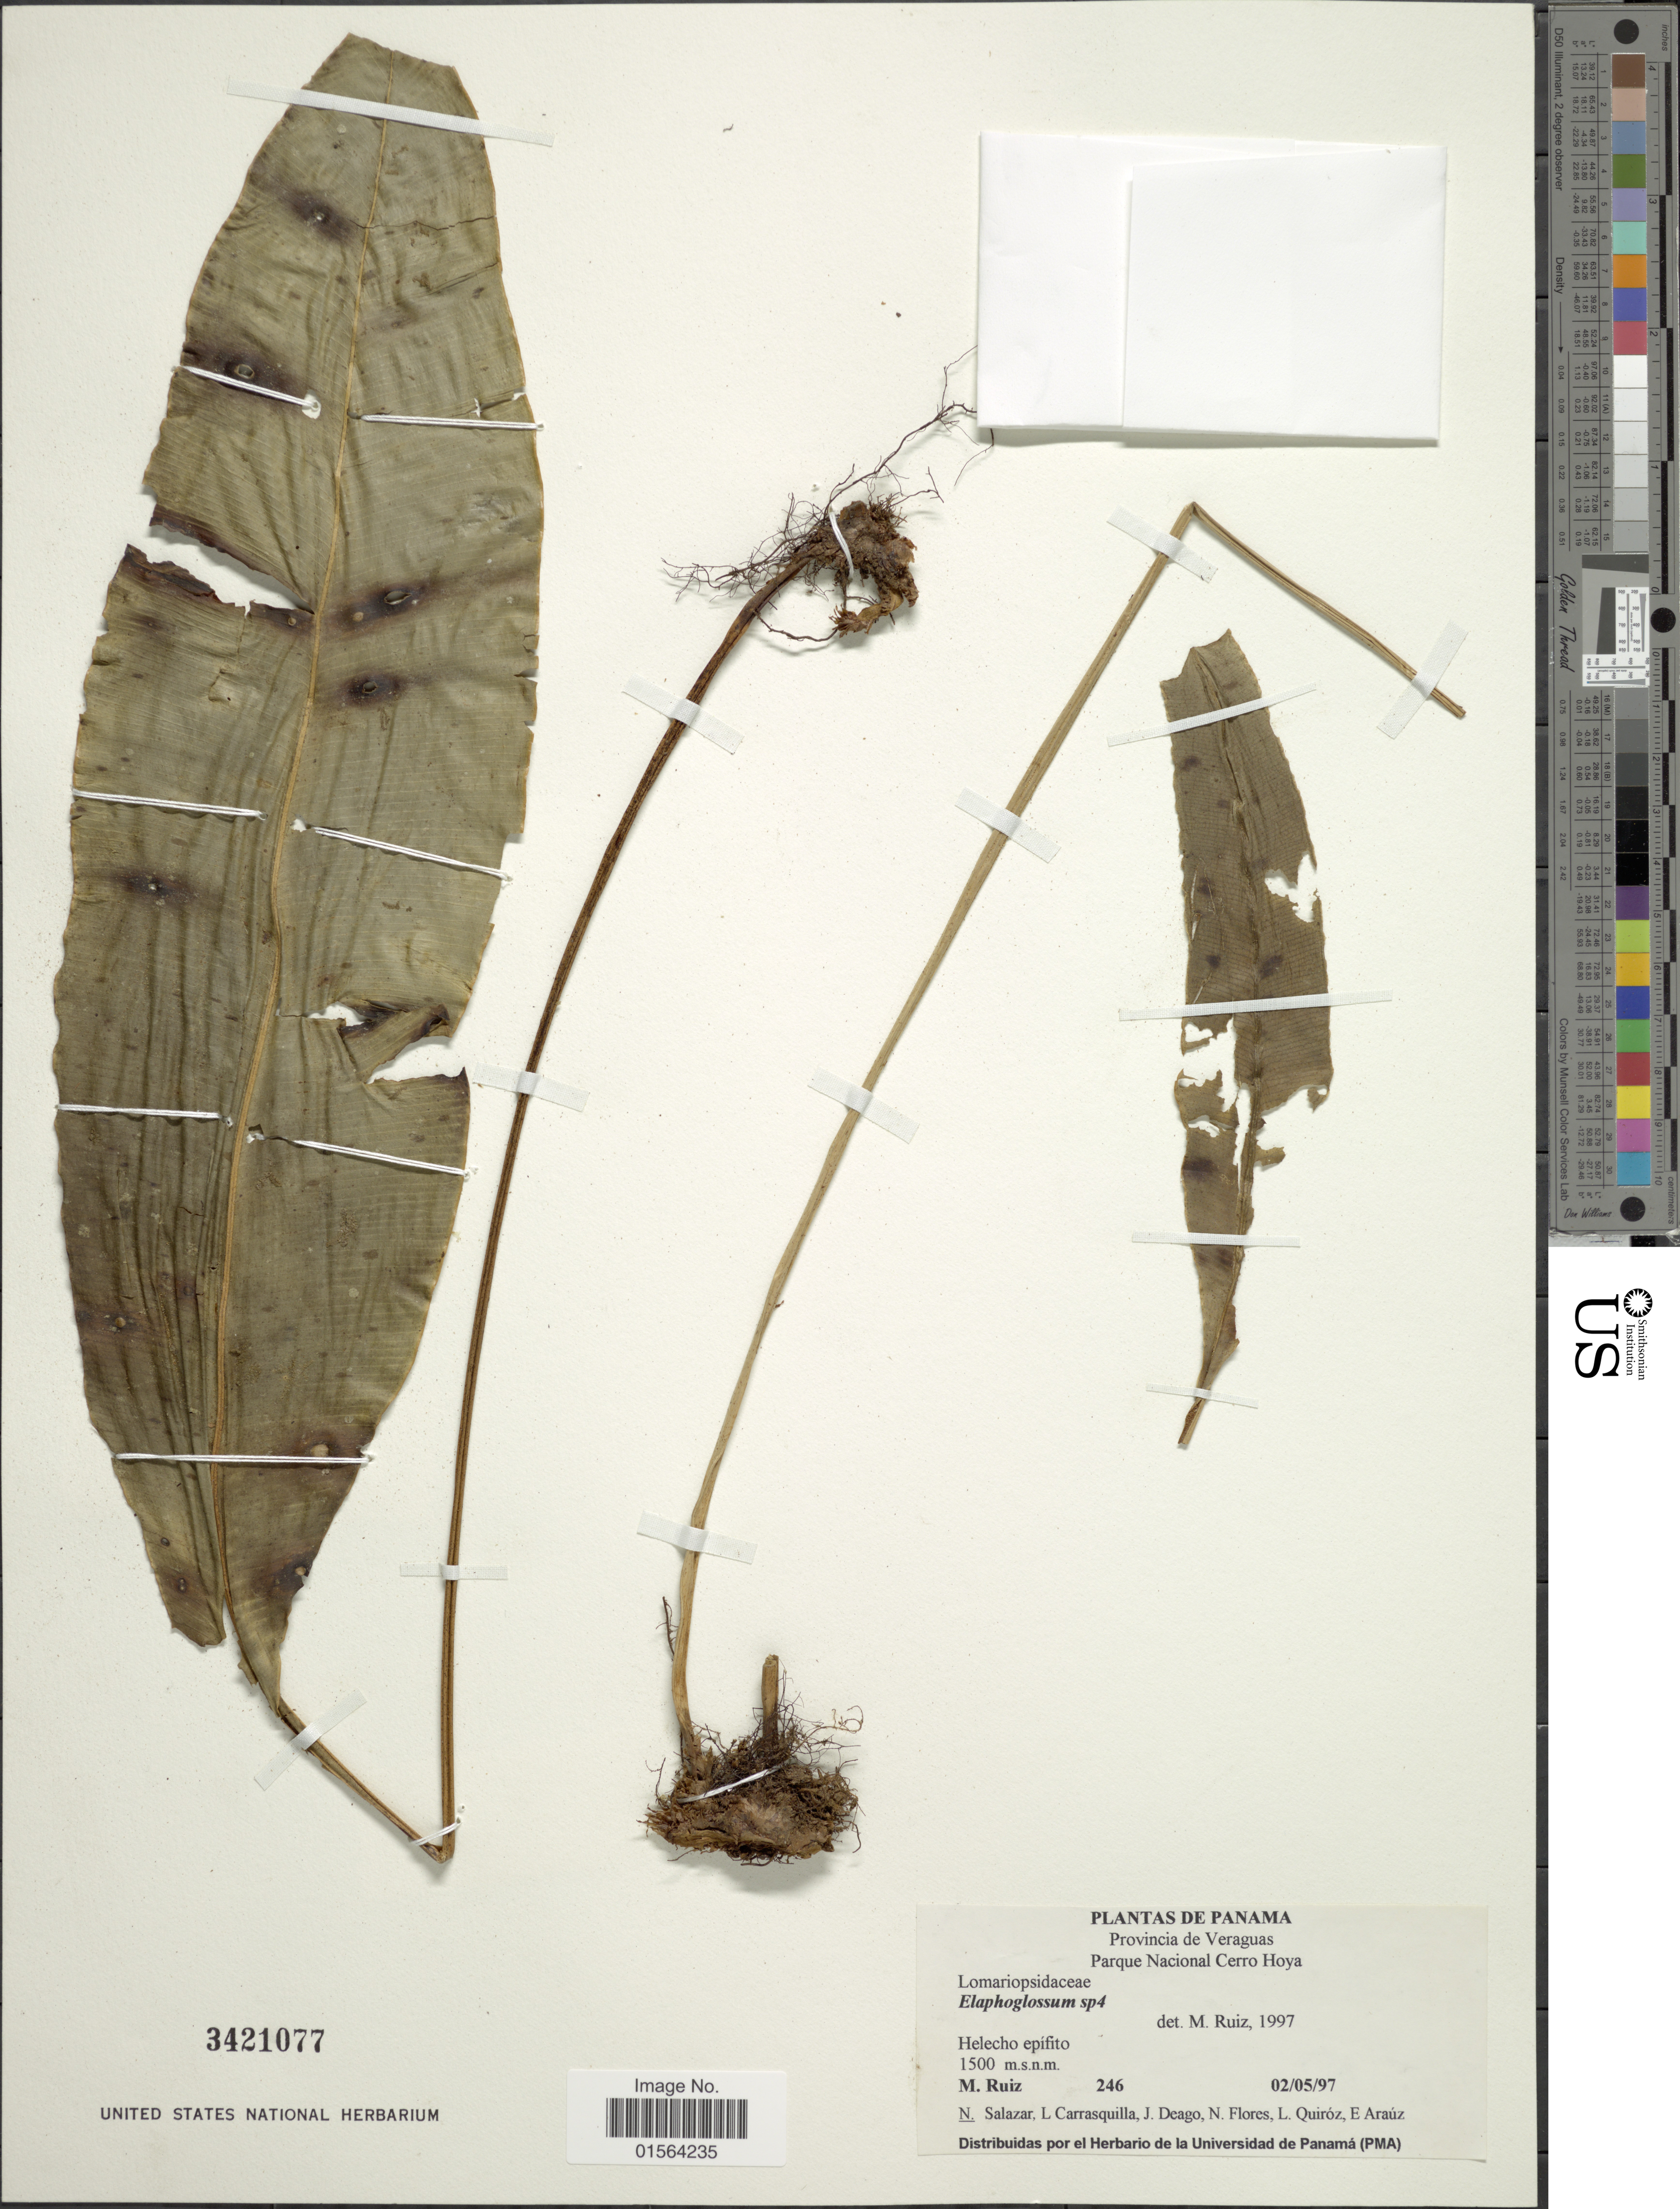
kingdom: Plantae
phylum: Tracheophyta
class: Polypodiopsida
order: Polypodiales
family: Dryopteridaceae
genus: Elaphoglossum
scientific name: Elaphoglossum latifolium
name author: (Sw.) J. Sm.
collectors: M. Ruiz, N. Salazar, L. Carrasquilla, J. Deago & et al.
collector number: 246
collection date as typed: Transcribed d/m/y: 2/5/97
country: Panama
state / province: Veraguas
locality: Provincia de Veraguas, Parque Nacional Cerro Hoya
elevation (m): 1500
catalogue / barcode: US 3421077